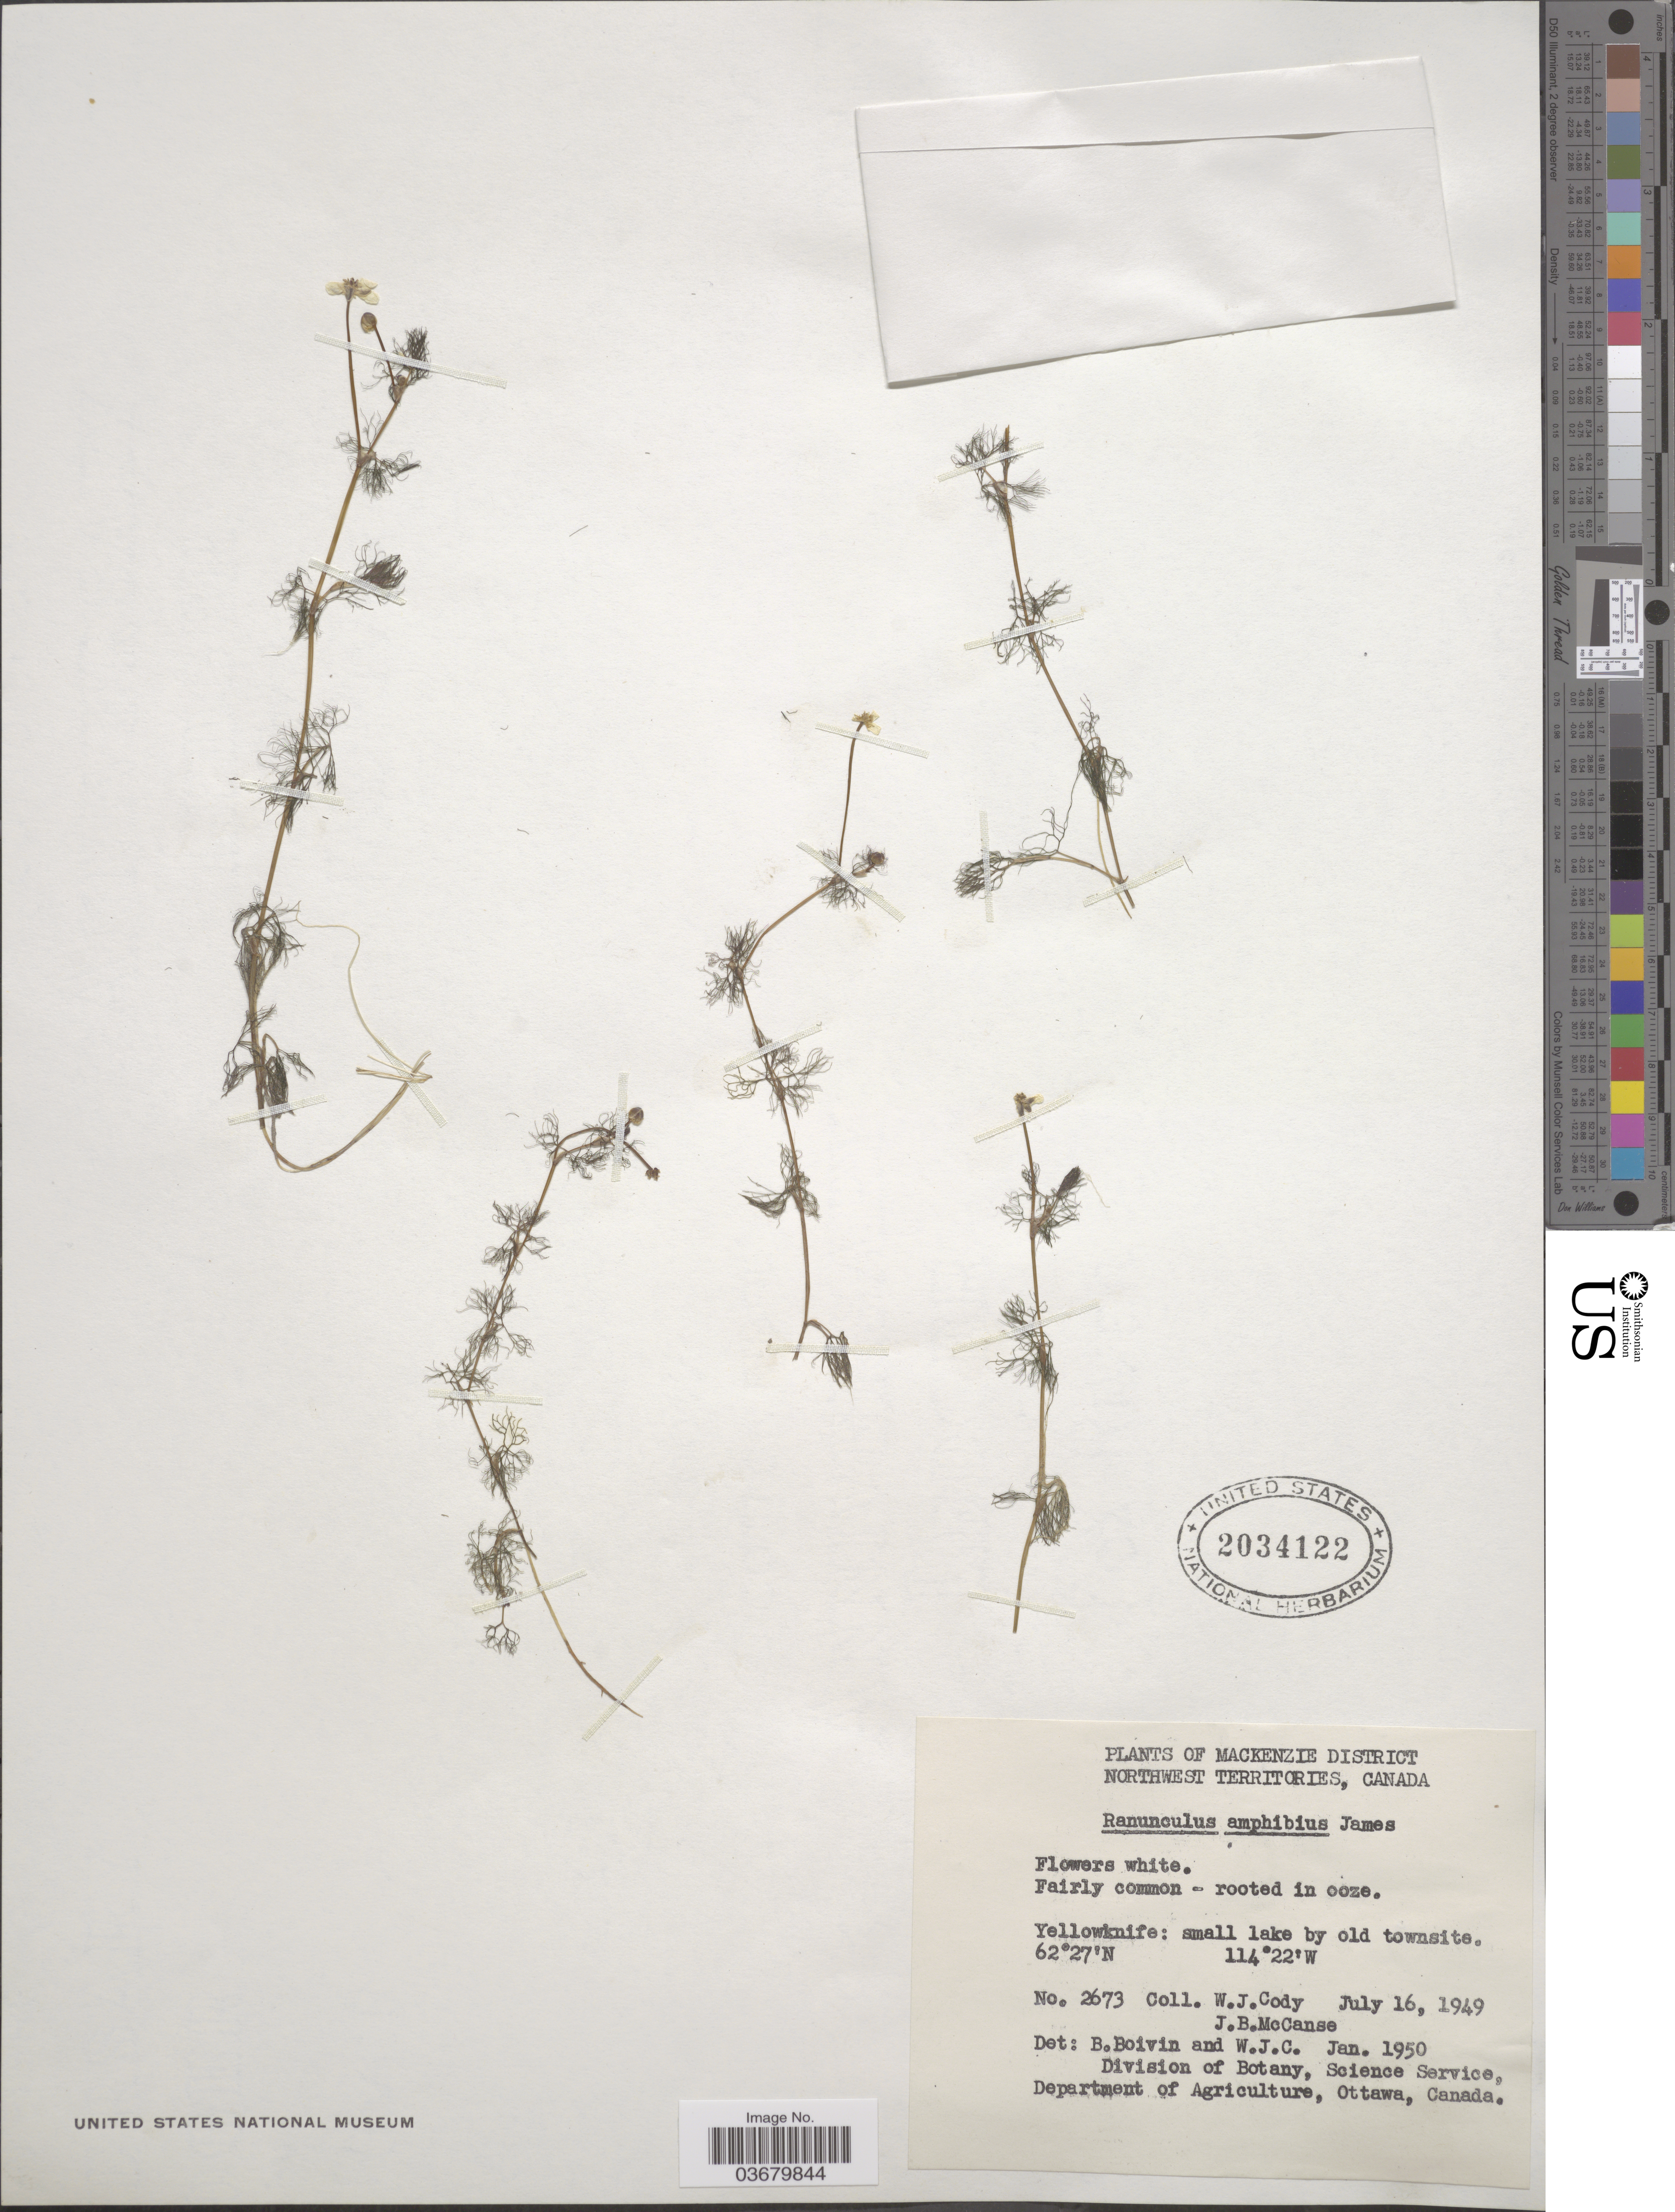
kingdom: Plantae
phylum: Tracheophyta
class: Magnoliopsida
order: Ranunculales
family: Ranunculaceae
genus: Ranunculus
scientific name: Ranunculus amphibius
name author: E. James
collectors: W. Cody & J. McCanse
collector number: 2673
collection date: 1949-07-16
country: Canada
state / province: Northwest Territories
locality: Mackenzie District. Yellowknife: small lake by old townsite.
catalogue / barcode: US 2034122